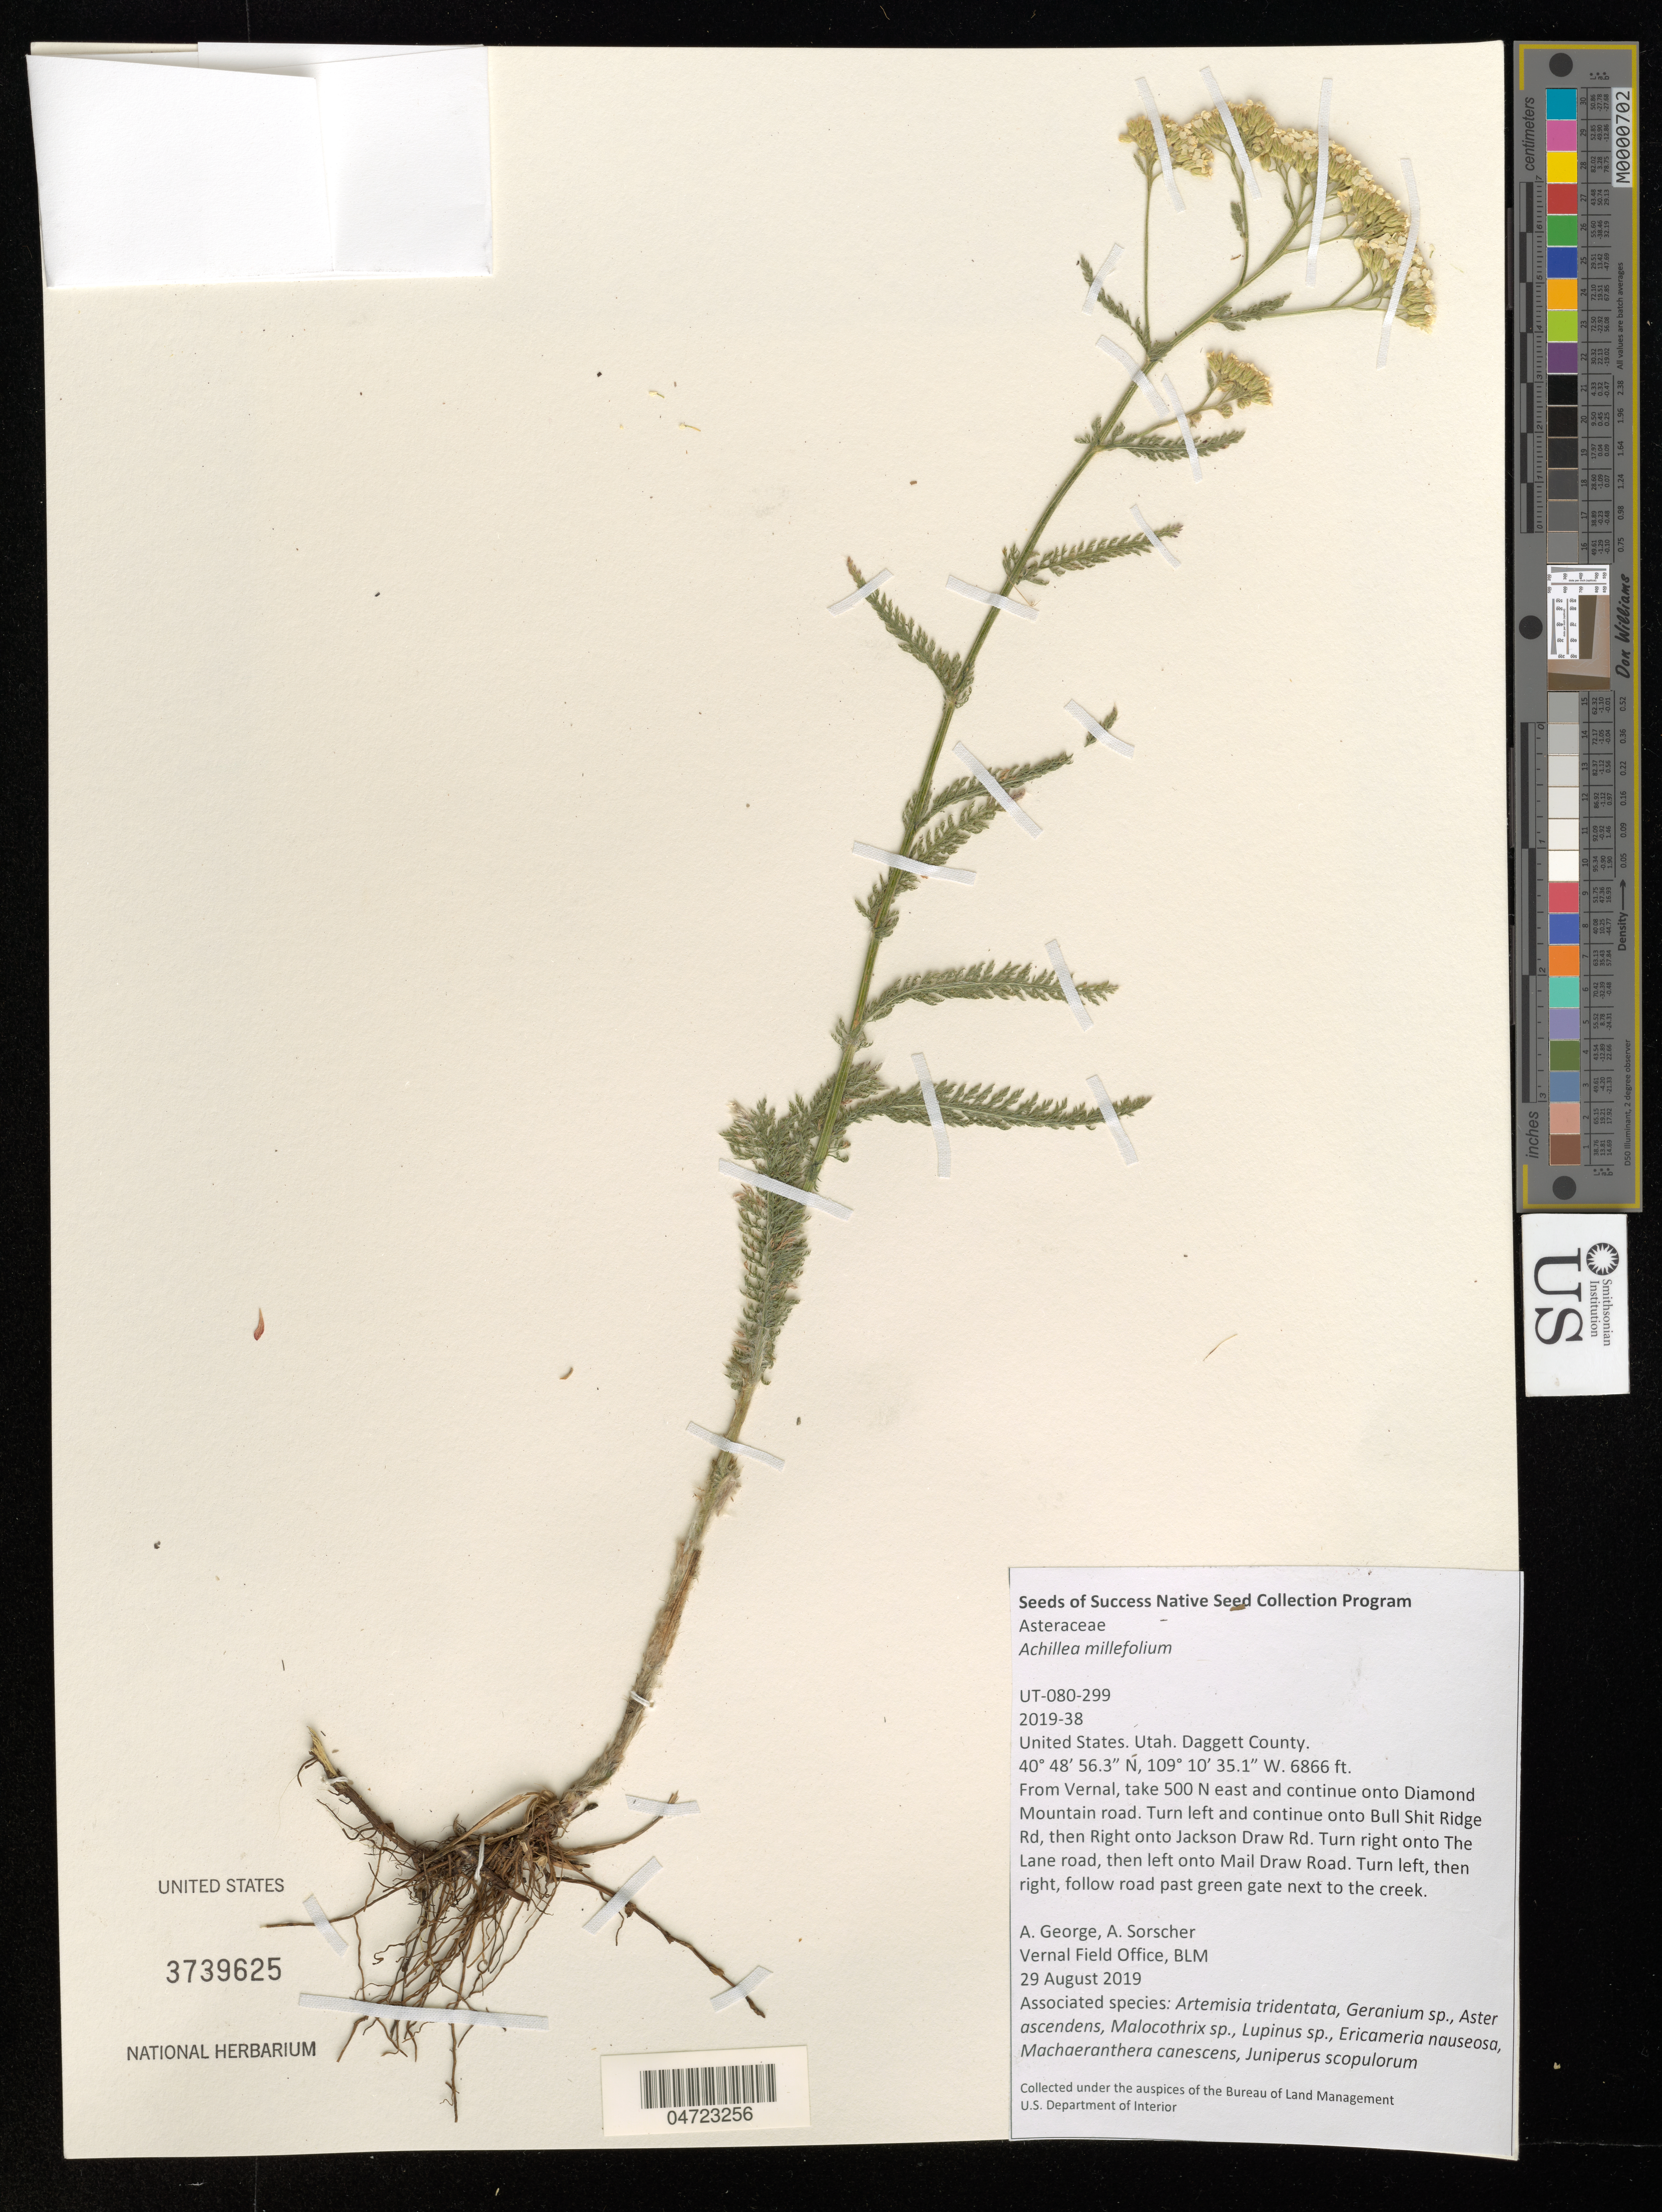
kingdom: Plantae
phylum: Tracheophyta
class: Magnoliopsida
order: Asterales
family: Asteraceae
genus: Achillea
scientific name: Achillea millefolium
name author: L.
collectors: A. George & A. Sorscher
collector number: UT-080-299/2019-38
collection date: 2019-08-29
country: United States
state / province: Utah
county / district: Daggett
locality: Daggett County. From Vernal, take 500 N east and continue onto Diamond Mountain road. Turn left and continue onto Bull Shit Ridge Rd, then Right onto Jackson Draw Rd. Turn right onto The Lane road, then left onto Mail Draw Road. Turn left, then right, follow road past green gate next to the creek.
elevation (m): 2093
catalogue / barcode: US 3739625